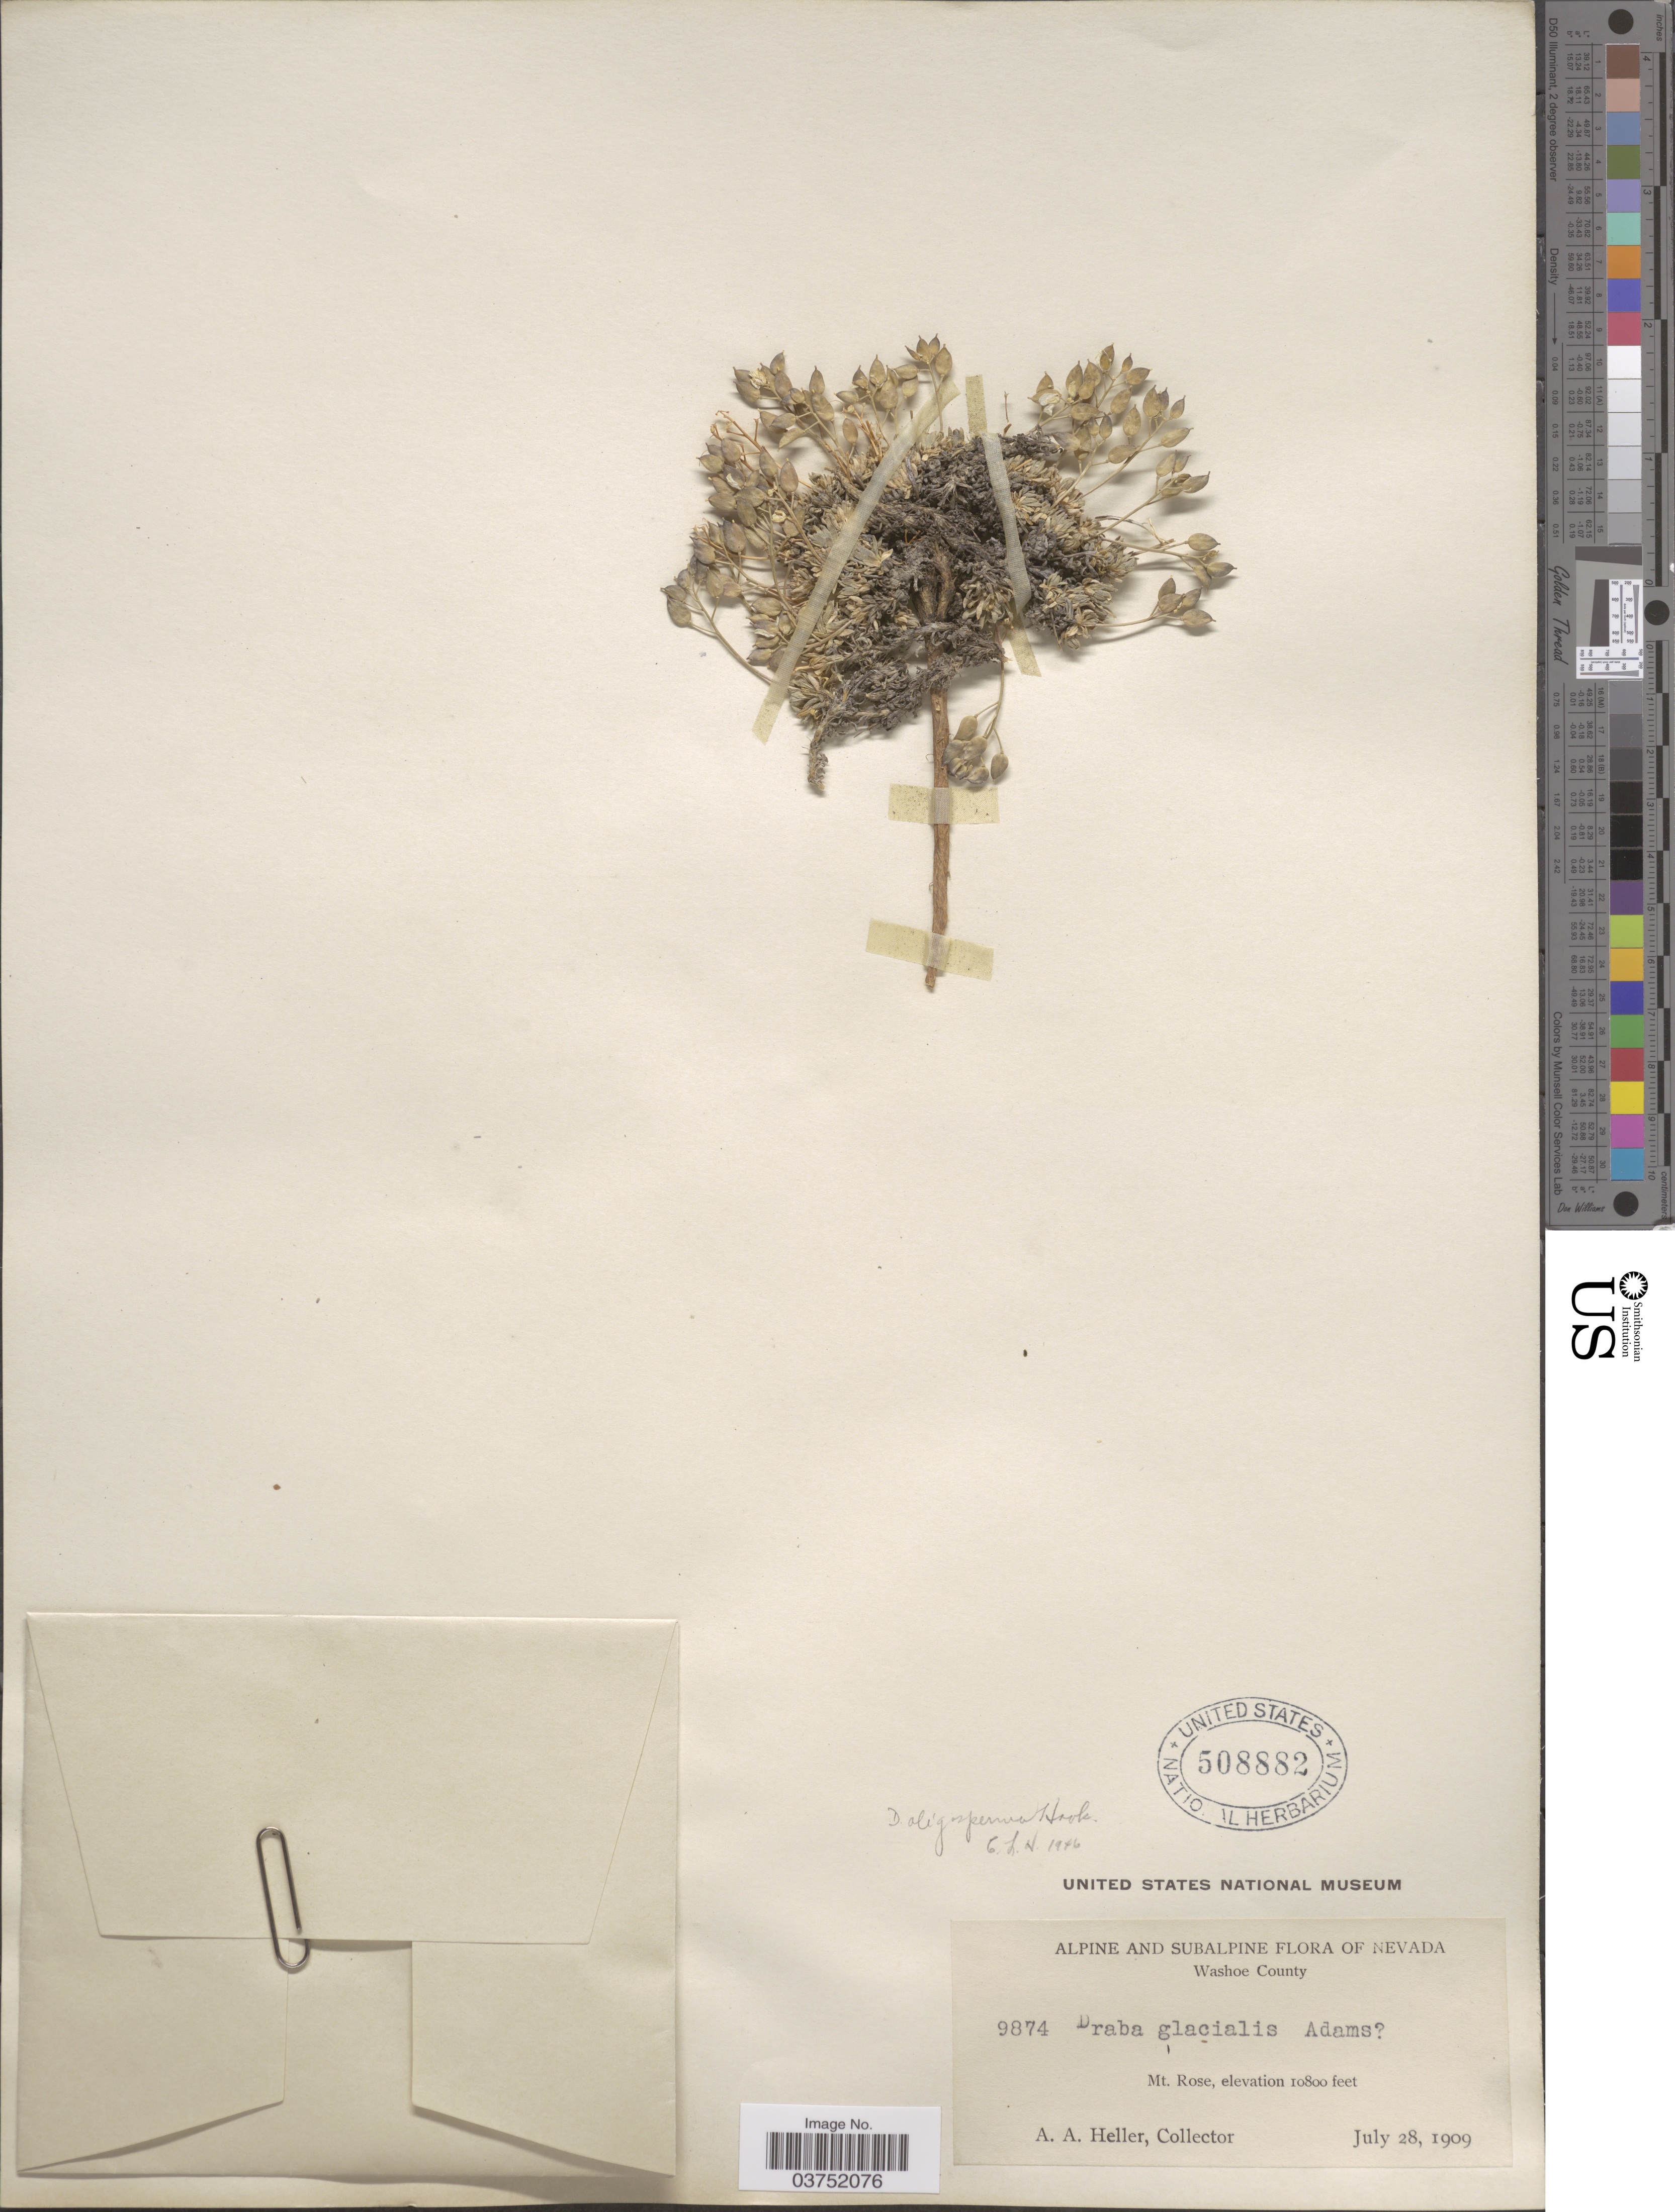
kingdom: Plantae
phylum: Tracheophyta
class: Magnoliopsida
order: Brassicales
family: Brassicaceae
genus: Draba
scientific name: Draba oligosperma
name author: Hook.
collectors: A. A. Heller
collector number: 9874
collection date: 1909-07-28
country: United States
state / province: Nevada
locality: Washoe County. Mt. Rose.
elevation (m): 3292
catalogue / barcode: US 508882